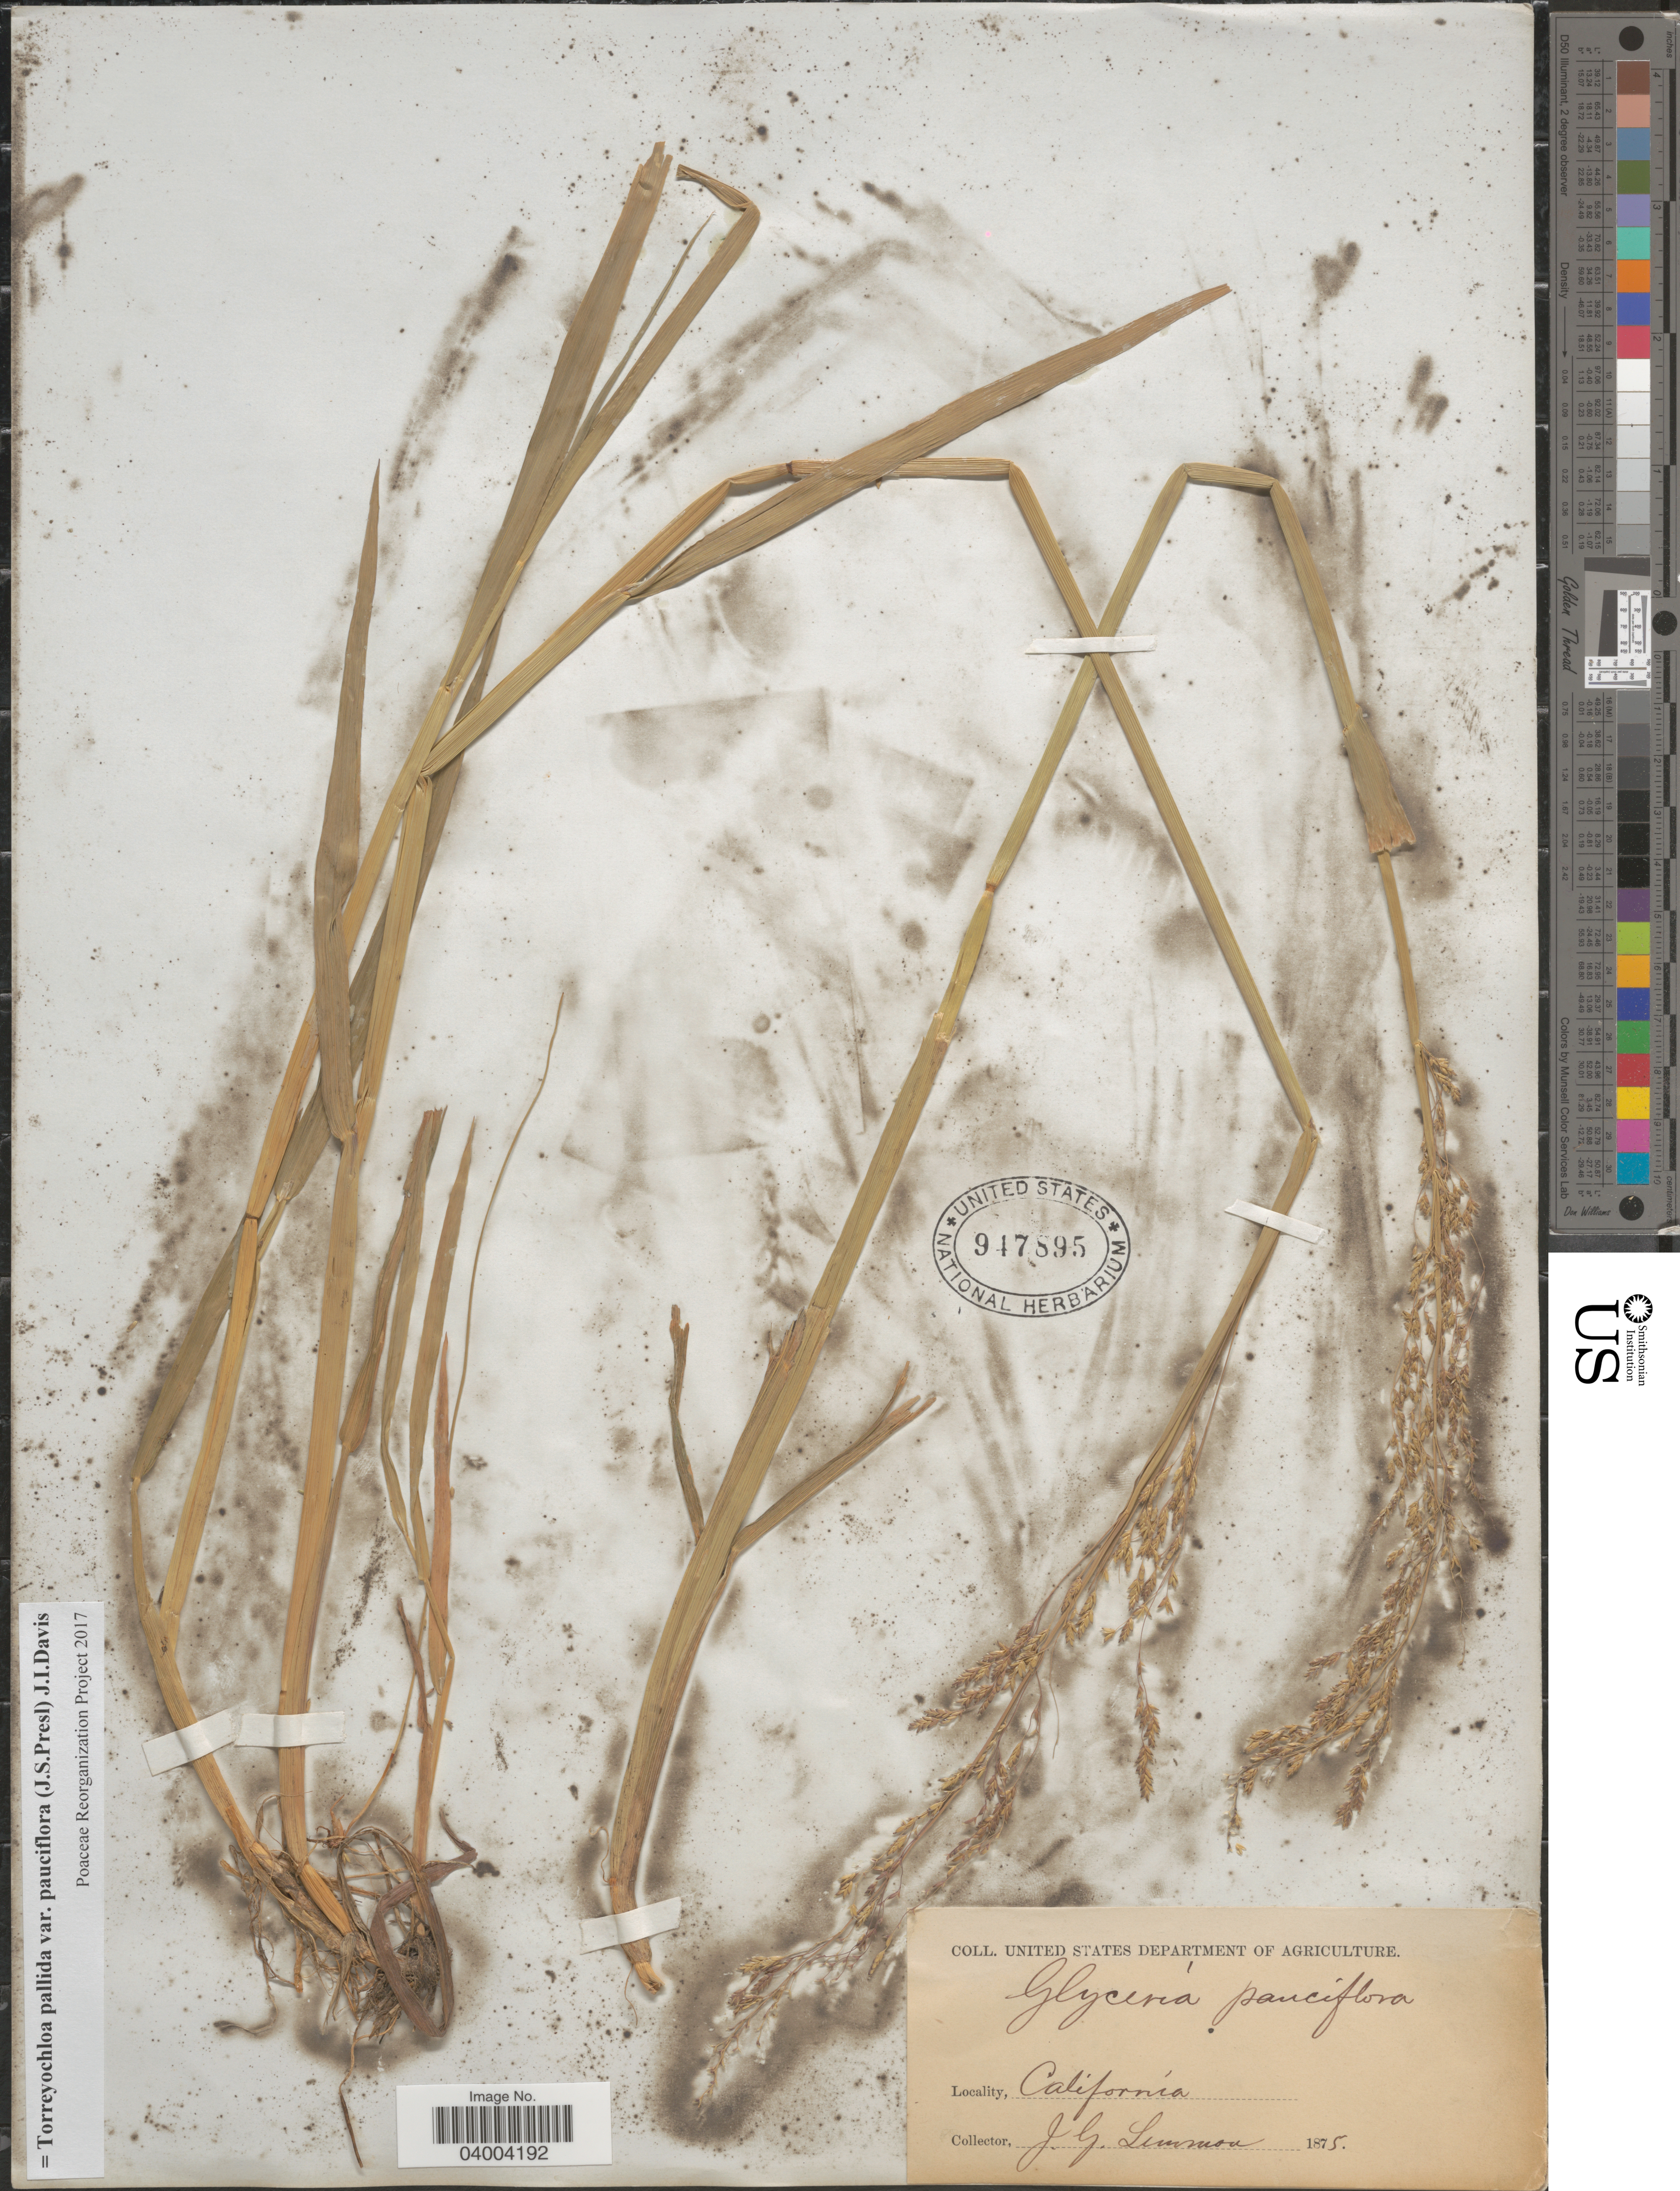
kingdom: Plantae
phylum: Tracheophyta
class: Liliopsida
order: Poales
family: Poaceae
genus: Torreyochloa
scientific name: Torreyochloa pallida var. pauciflora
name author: (J. Presl) J.I. Davis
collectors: J. Lemmon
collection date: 1875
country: United States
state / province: California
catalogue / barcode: US 947895